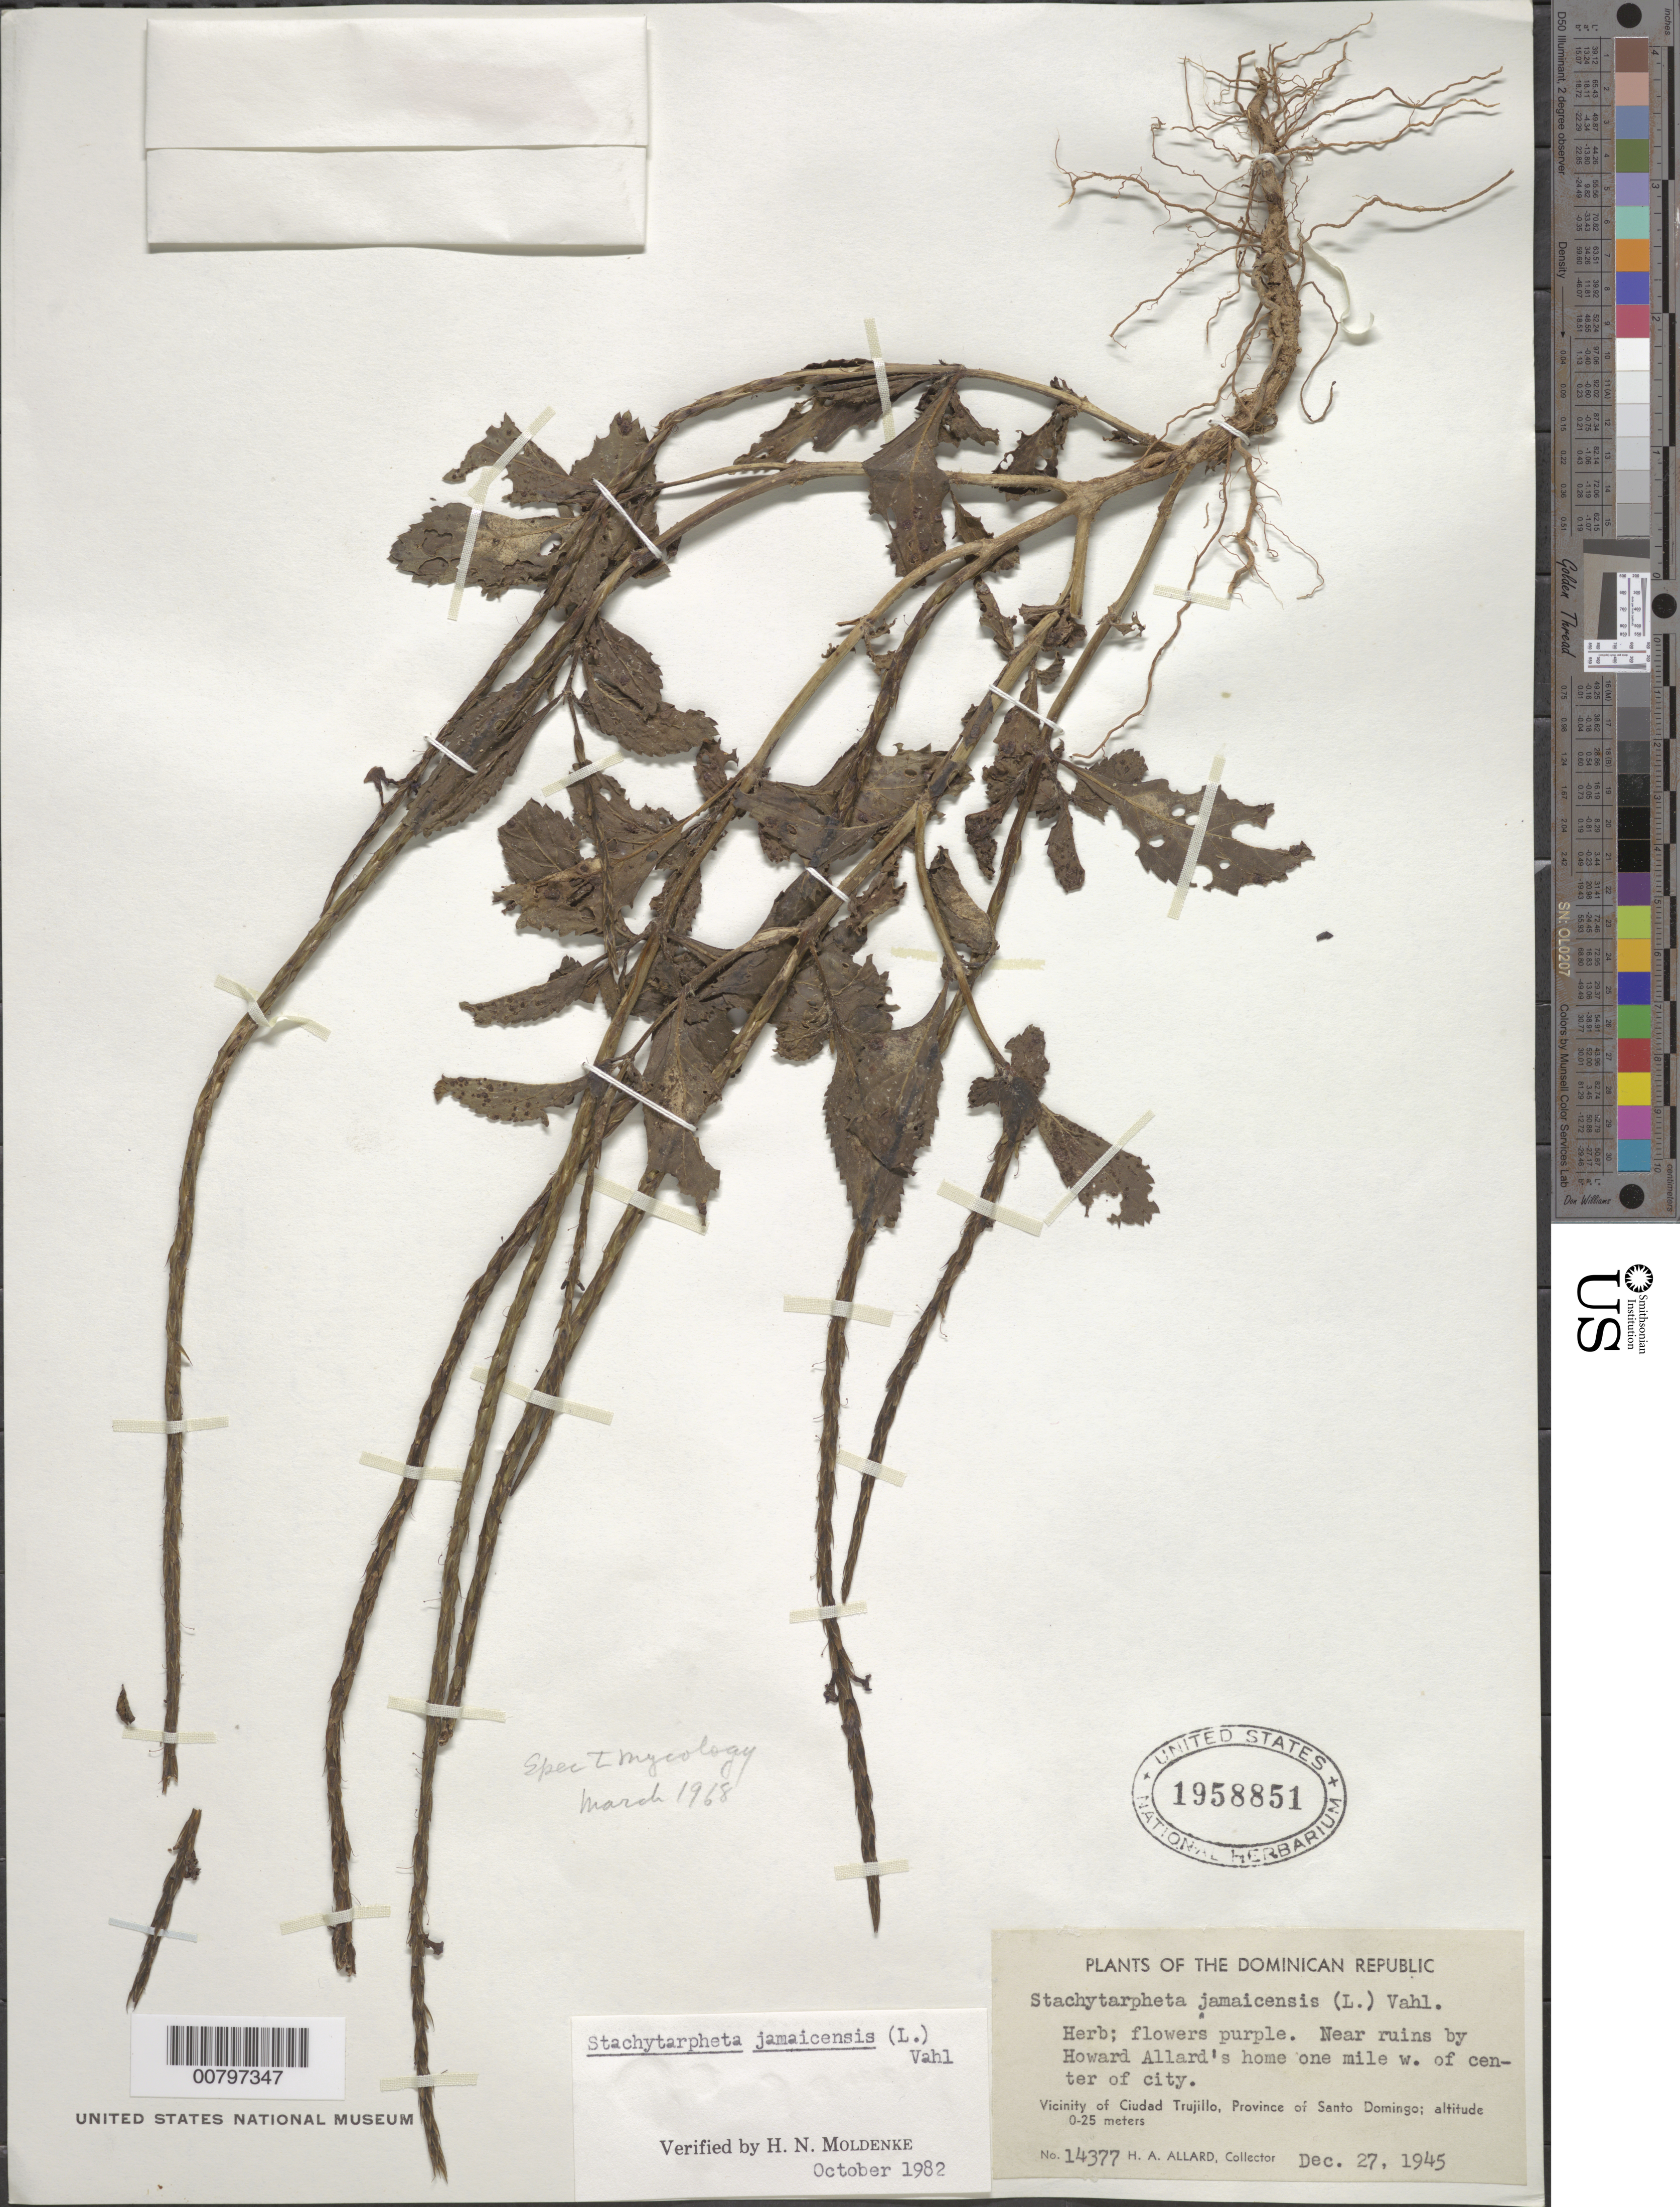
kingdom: Plantae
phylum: Tracheophyta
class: Magnoliopsida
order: Lamiales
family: Verbenaceae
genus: Stachytarpheta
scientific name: Stachytarpheta jamaicensis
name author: (L.) Vahl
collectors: H. A. Allard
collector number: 14377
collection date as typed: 27 Dec 1945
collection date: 1945-12-27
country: Dominican Republic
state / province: Distrito Nacional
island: Hispaniola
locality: Vicinity of Santo Domingo, near ruins of Howard Allard's home, 1m W of city center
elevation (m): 0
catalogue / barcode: US 1958851